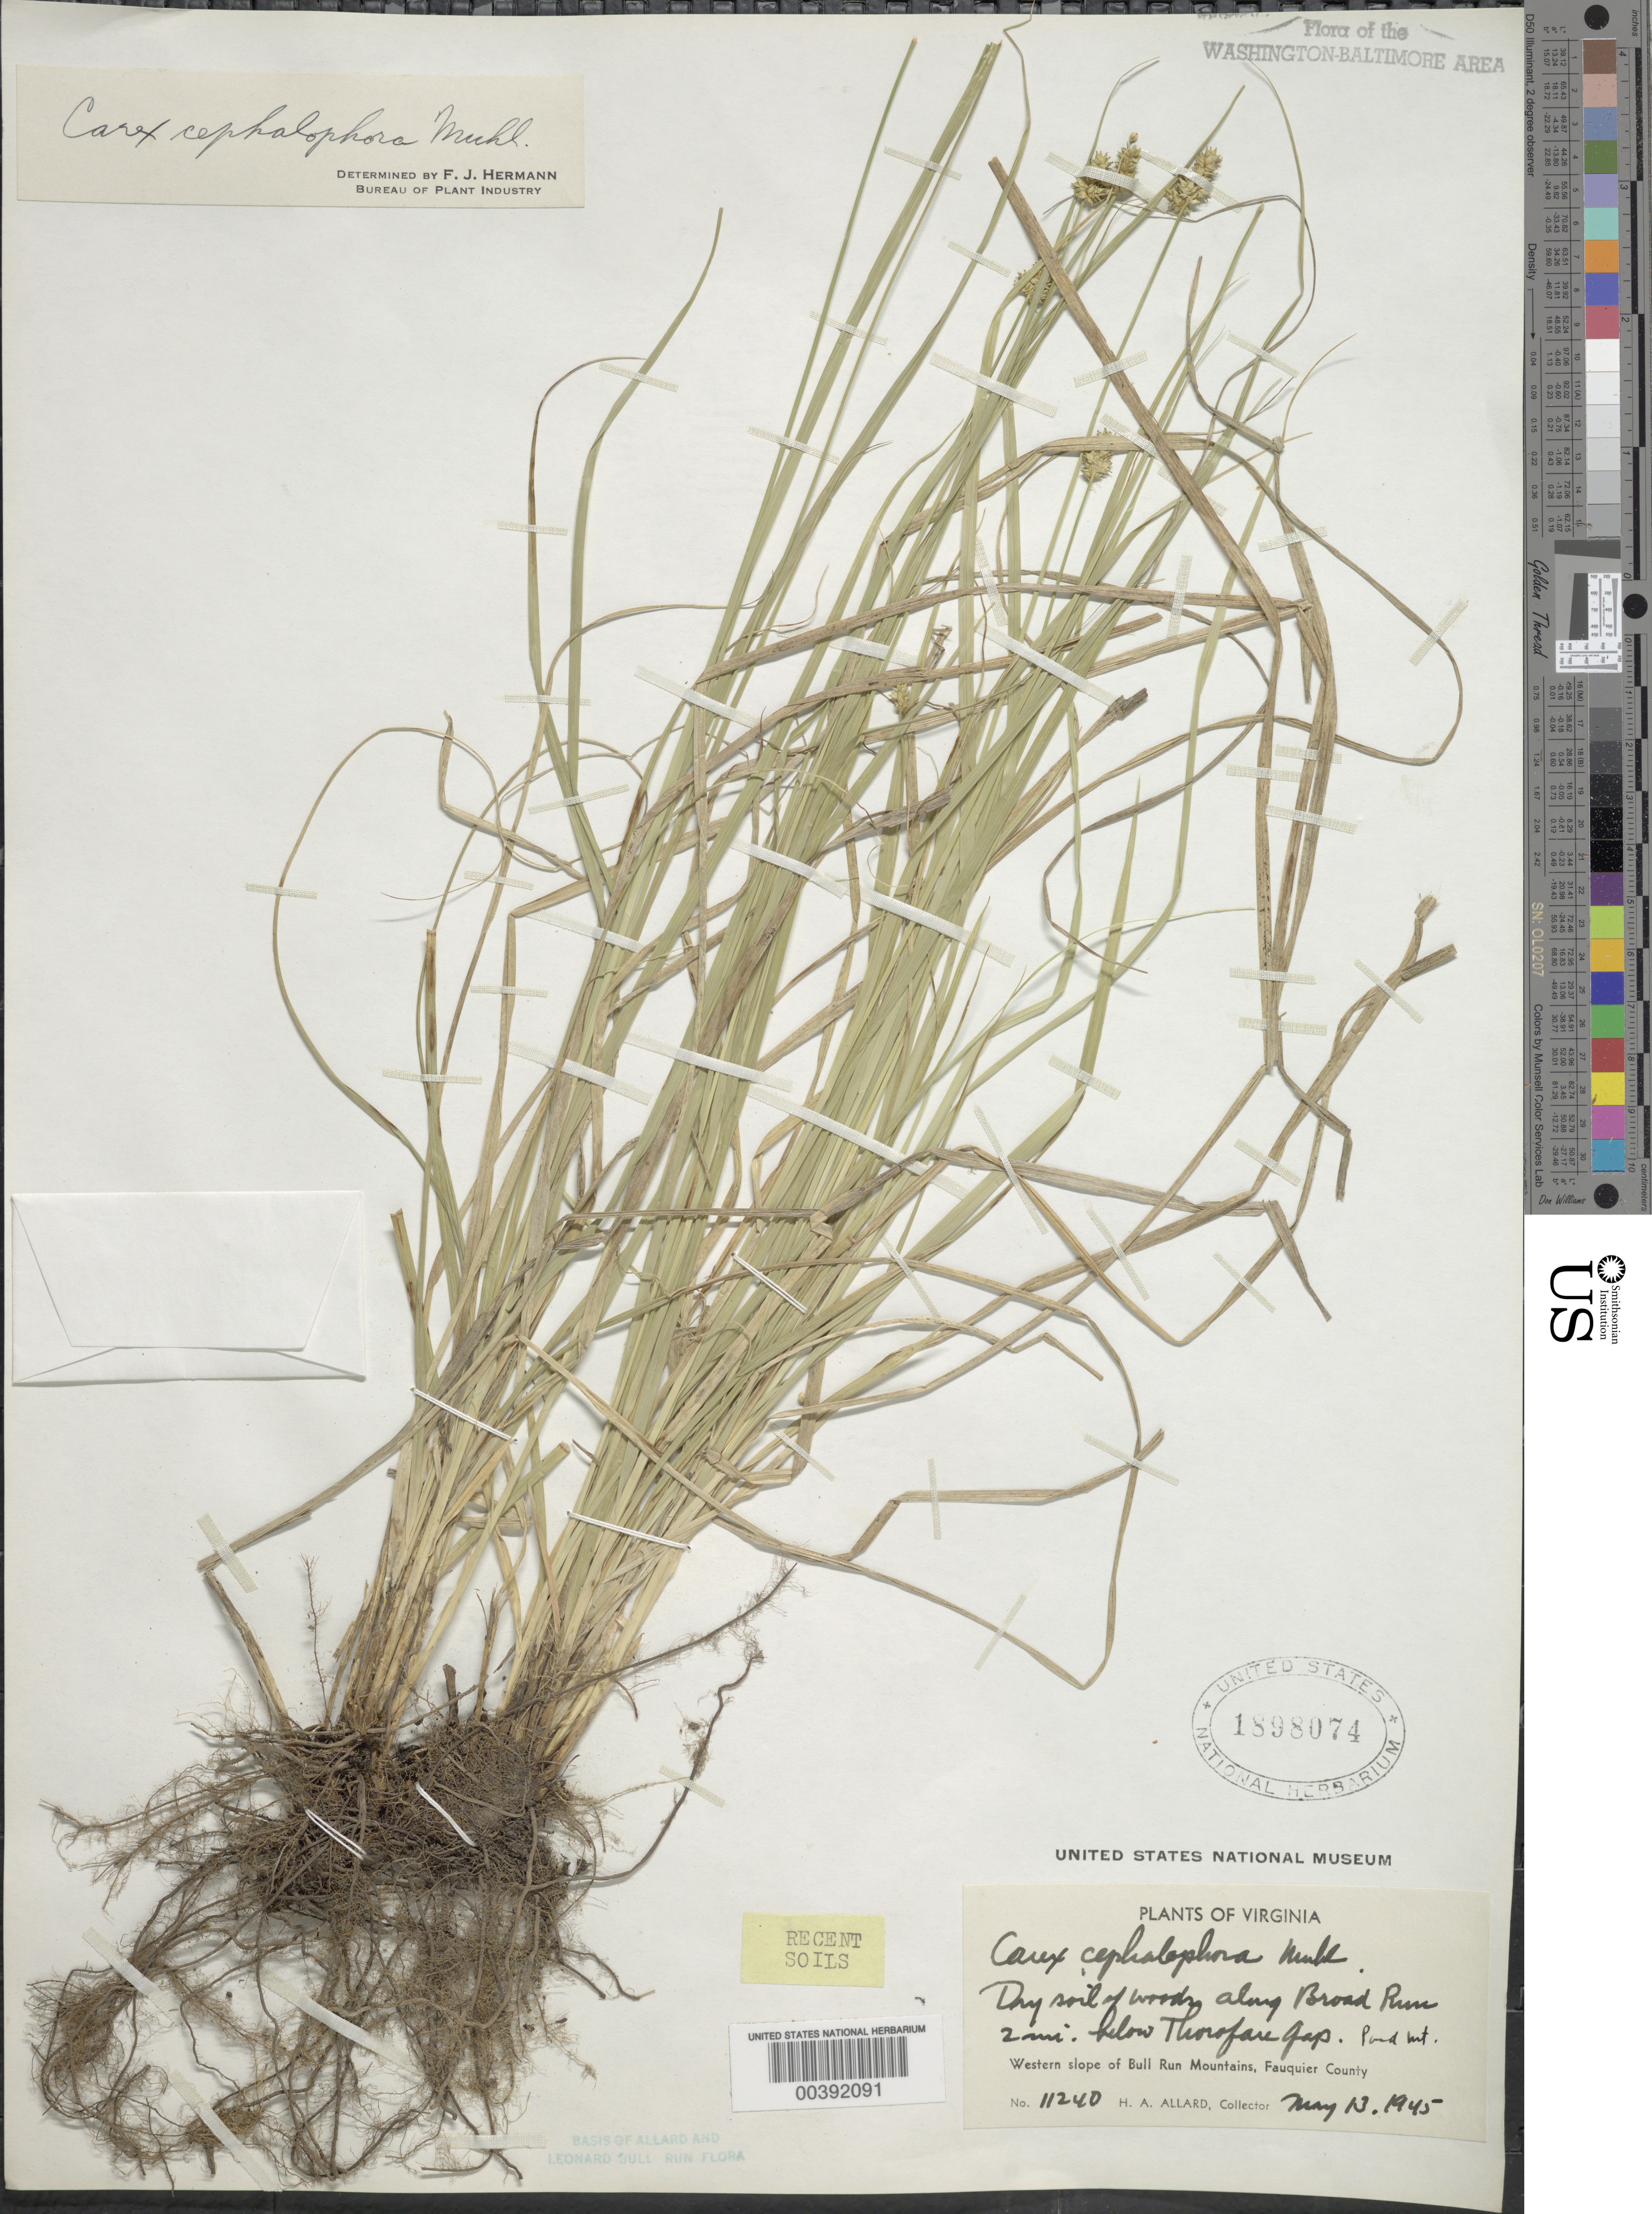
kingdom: Plantae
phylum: Tracheophyta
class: Liliopsida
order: Poales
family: Cyperaceae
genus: Carex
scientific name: Carex cephalophora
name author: Muhl. ex Willd.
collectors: H. A. Allard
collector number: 11240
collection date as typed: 13 May 1945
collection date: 1945-05-13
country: United States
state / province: Virginia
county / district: Fauquier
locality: Broad Run/below Thorofare Gap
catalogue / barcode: US 1898074